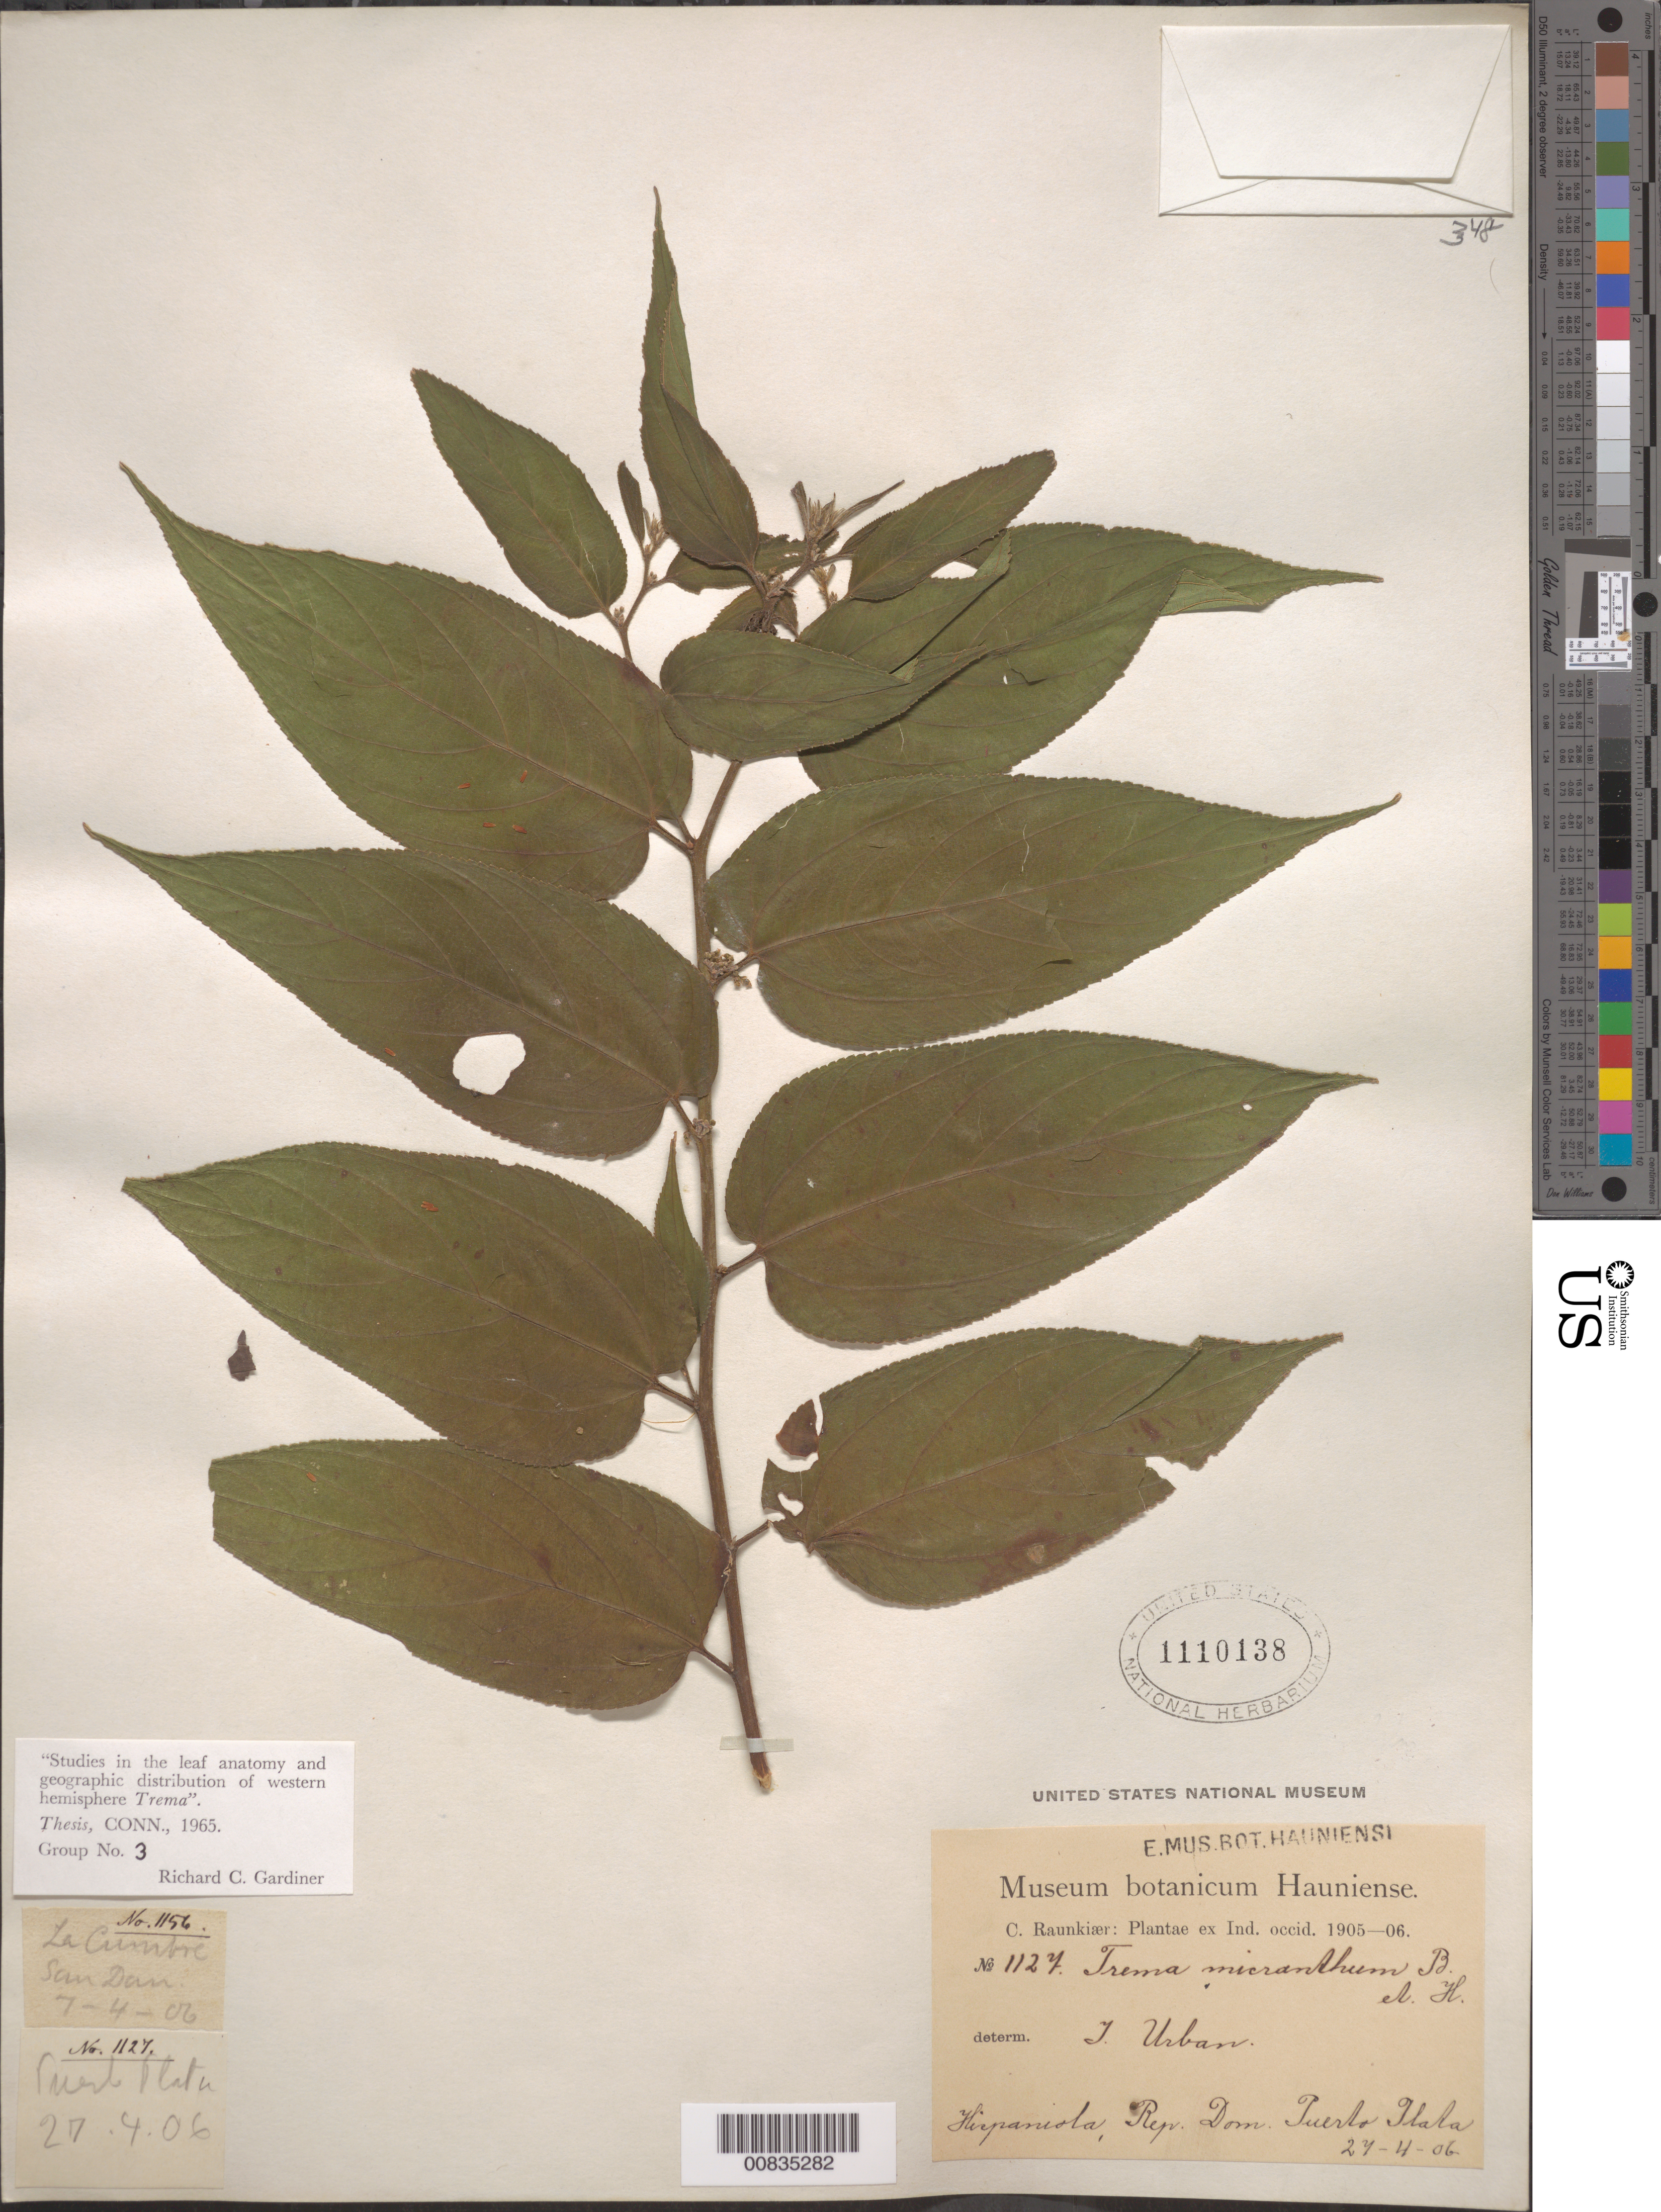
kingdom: Plantae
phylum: Tracheophyta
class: Magnoliopsida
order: Rosales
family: Cannabaceae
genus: Trema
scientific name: Trema micranthum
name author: (L.) Blume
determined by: Urban, Ignatz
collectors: C. C. Raunkiaer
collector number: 1127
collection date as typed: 27 Apr 1906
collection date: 1906-04-27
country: Dominican Republic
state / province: Puerto Plata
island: Hispaniola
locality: Puerto Plata.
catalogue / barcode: US 1110138